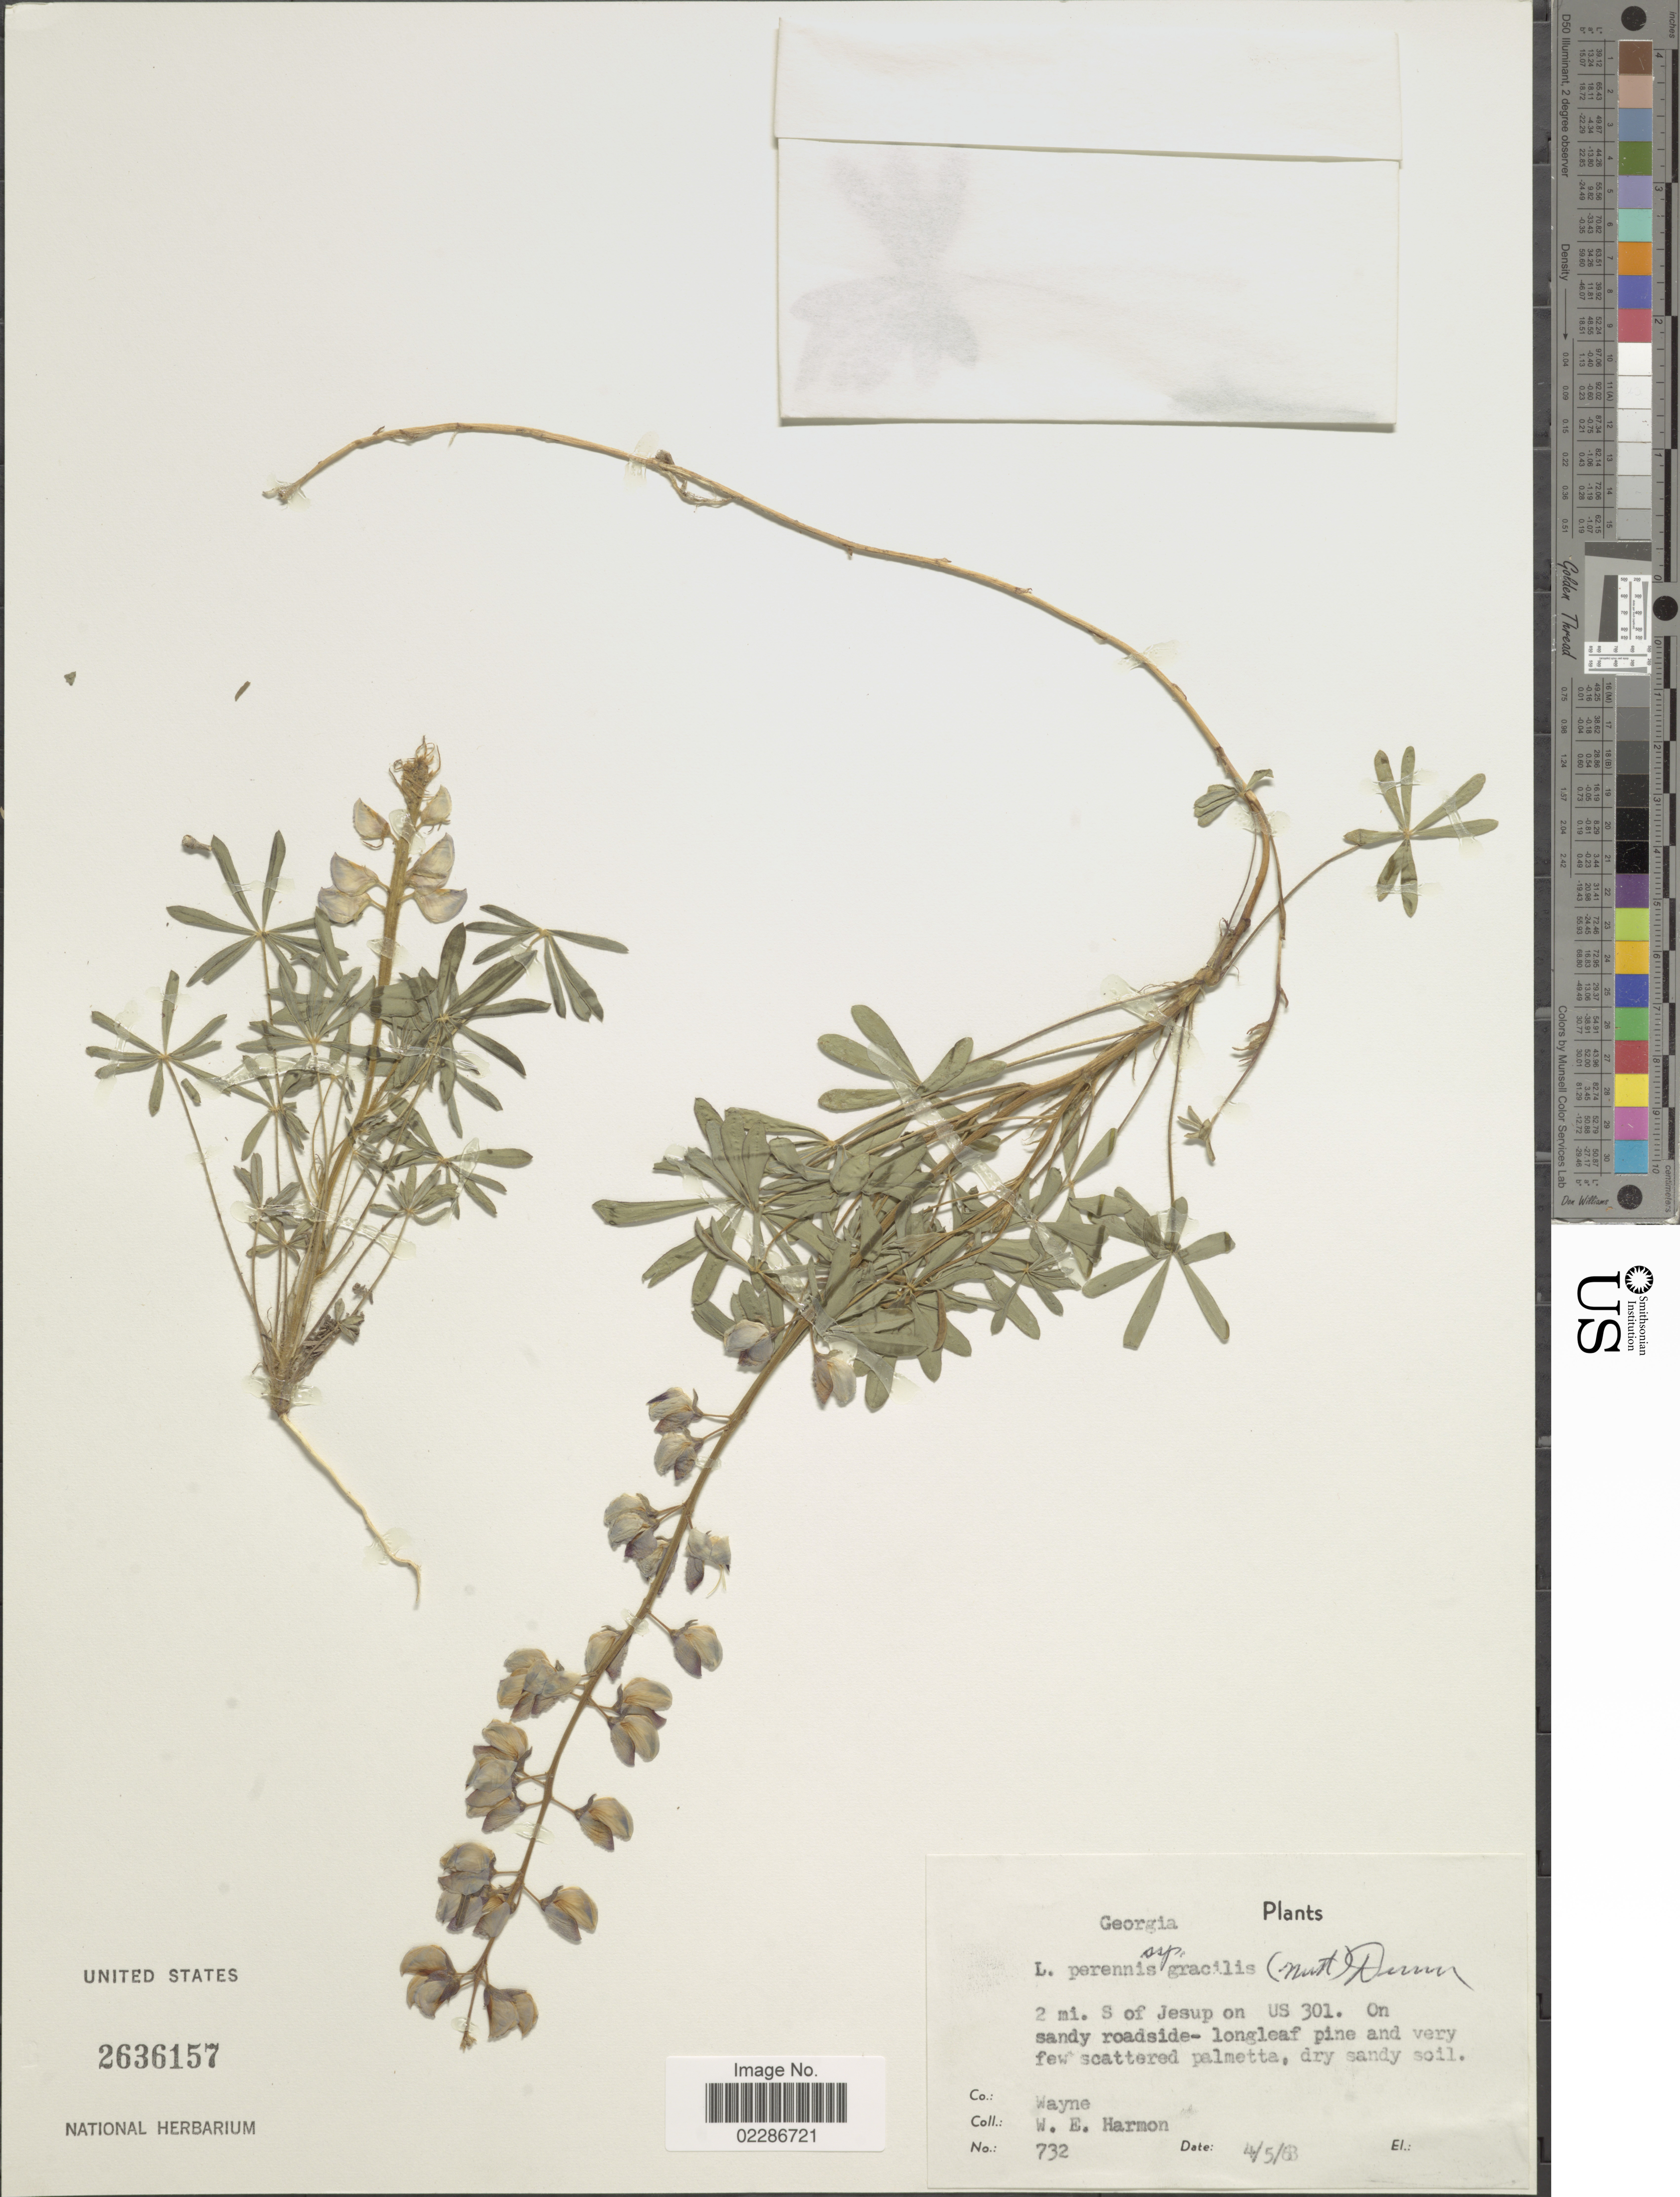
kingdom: Plantae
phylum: Tracheophyta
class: Magnoliopsida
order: Fabales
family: Fabaceae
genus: Lupinus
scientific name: Lupinus perennis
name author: L.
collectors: W. E. Harmon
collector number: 732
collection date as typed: Transcribed d/m/y: 5/4/68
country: United States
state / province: Georgia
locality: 2 mi S of Jesup on US 301. On sandy roadside- longleaf pine and very der scattered palmetta, dry sandy soil, Co; Wayne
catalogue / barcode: US 2636157